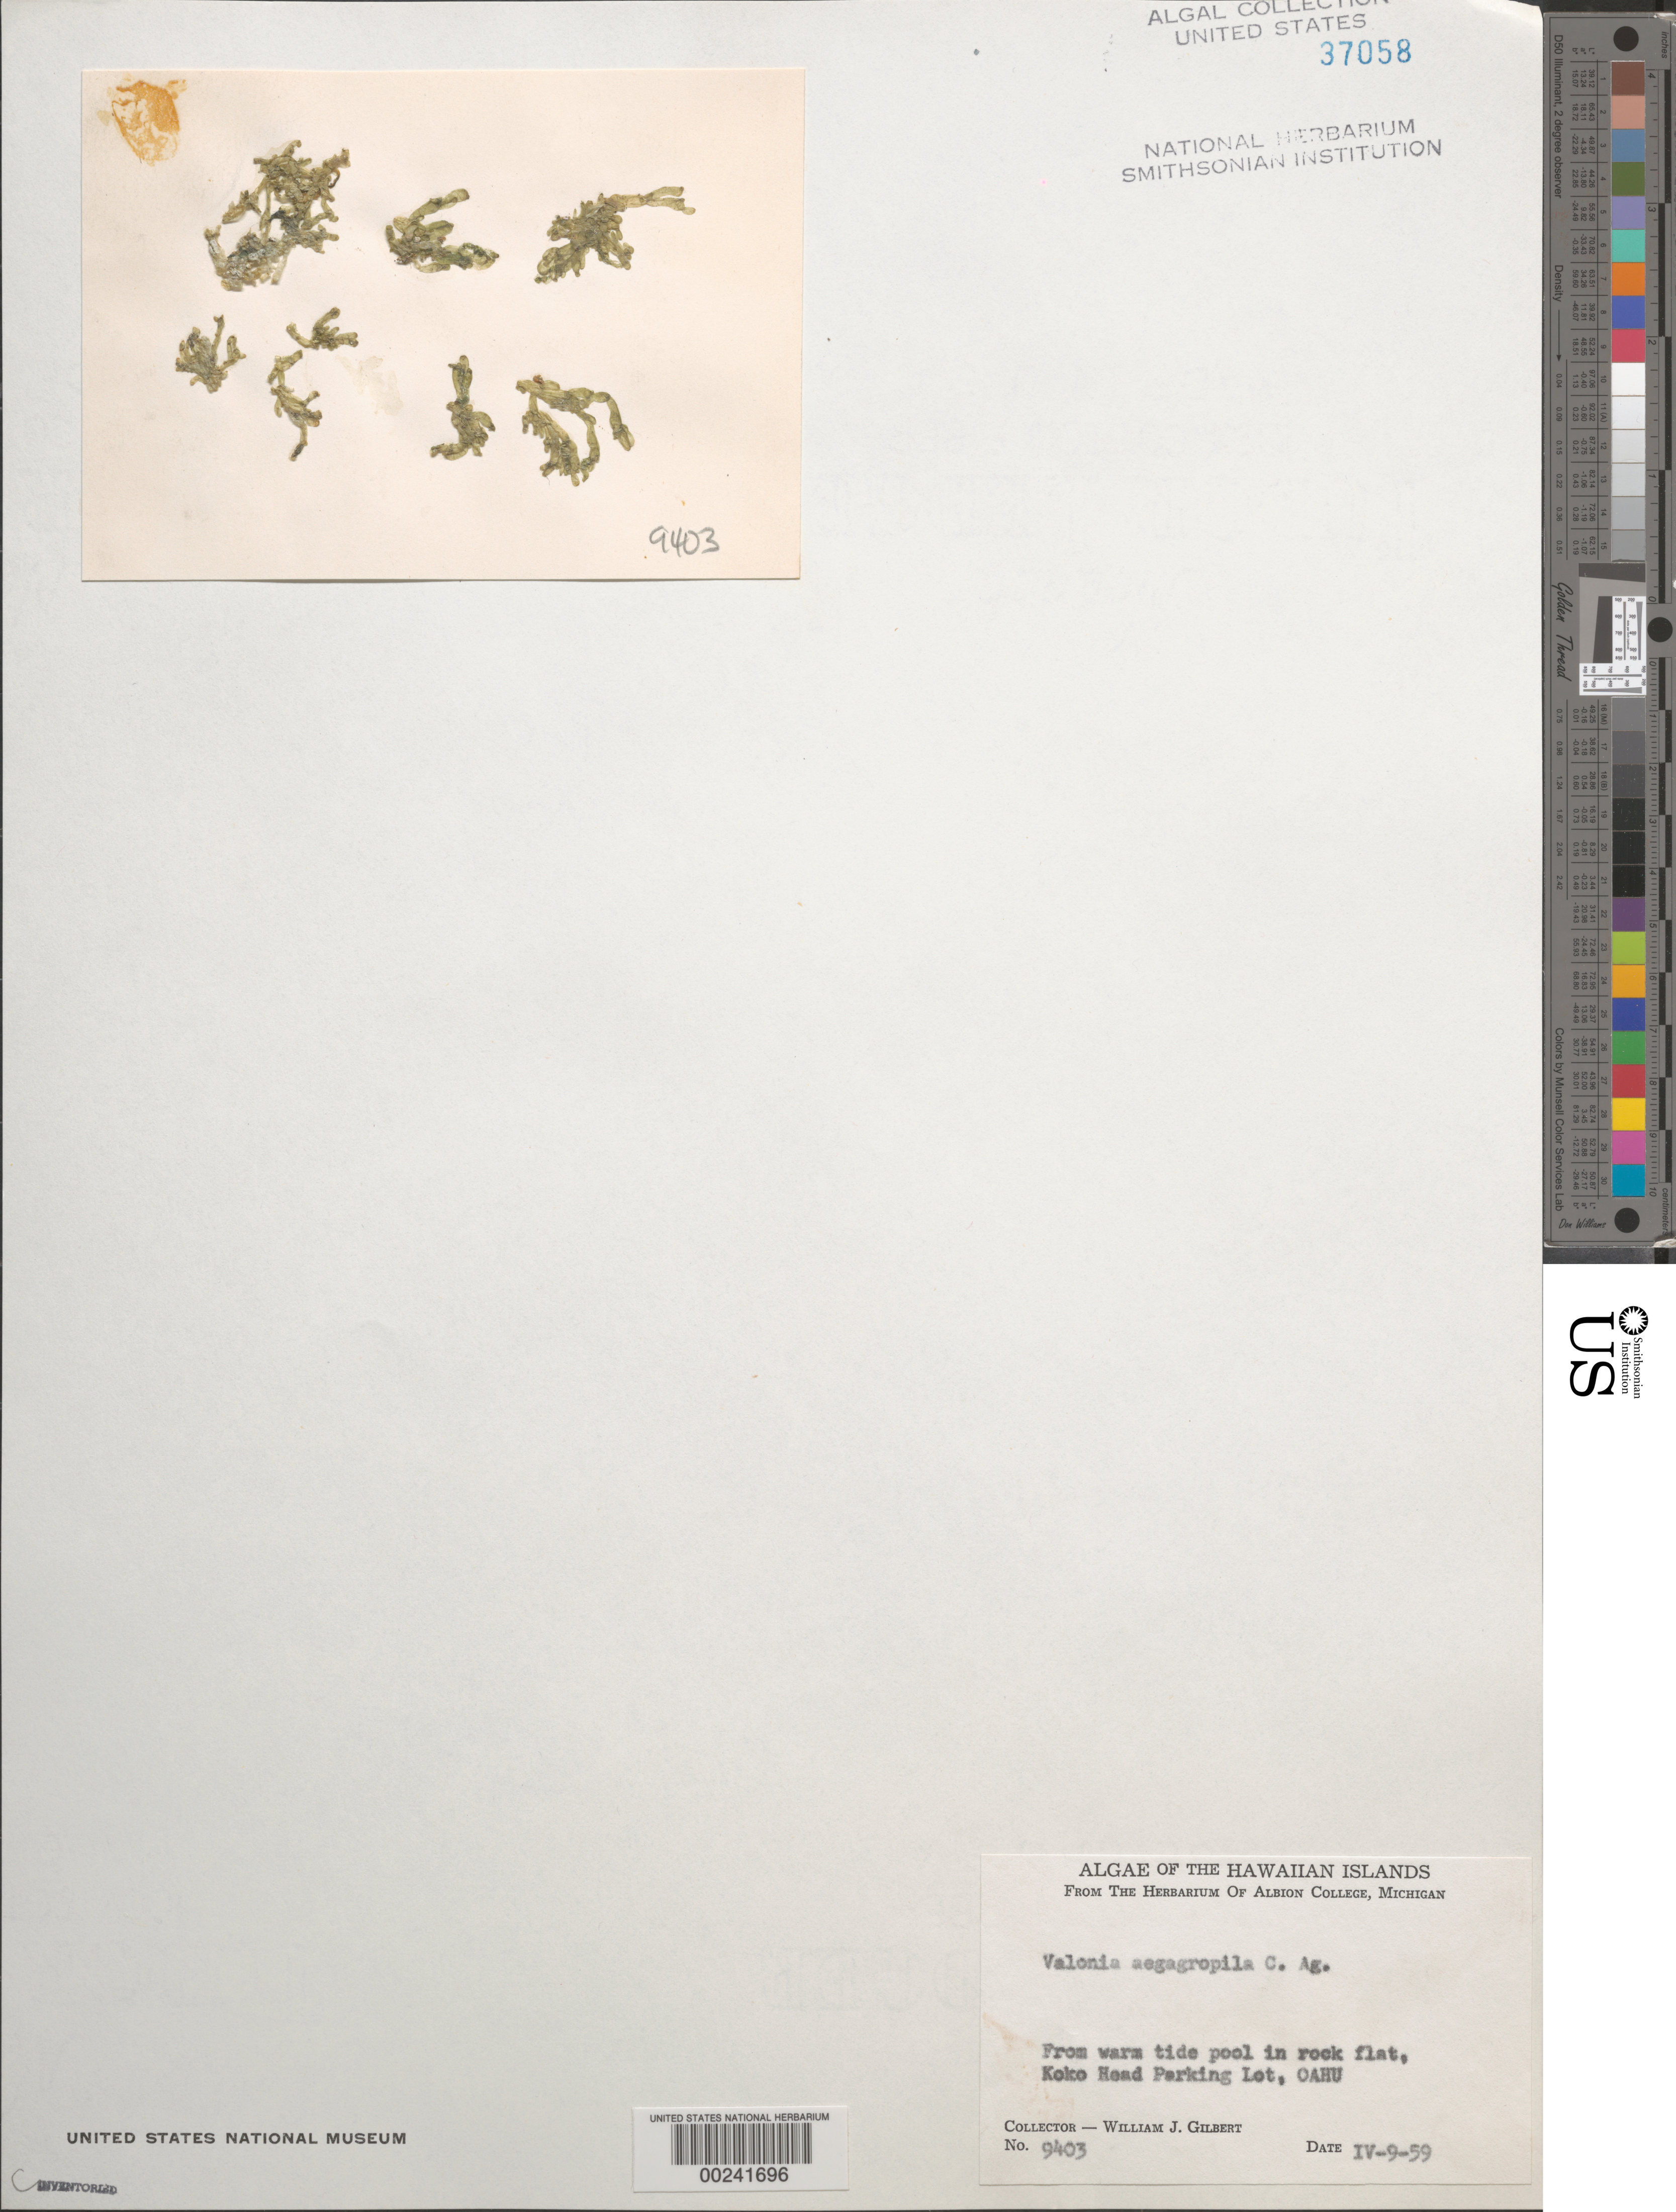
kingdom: Plantae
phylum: Chlorophyta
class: Ulvophyceae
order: Siphonocladales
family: Valoniaceae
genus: Valonia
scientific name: Valonia aegagropila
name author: C. Agardh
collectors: W. J. Gilbert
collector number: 9403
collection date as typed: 09 Apr 1959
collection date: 1959-04-09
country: United States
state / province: Hawaii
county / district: Honolulu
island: Oahu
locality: Koko Head parking lot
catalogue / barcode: US 37058